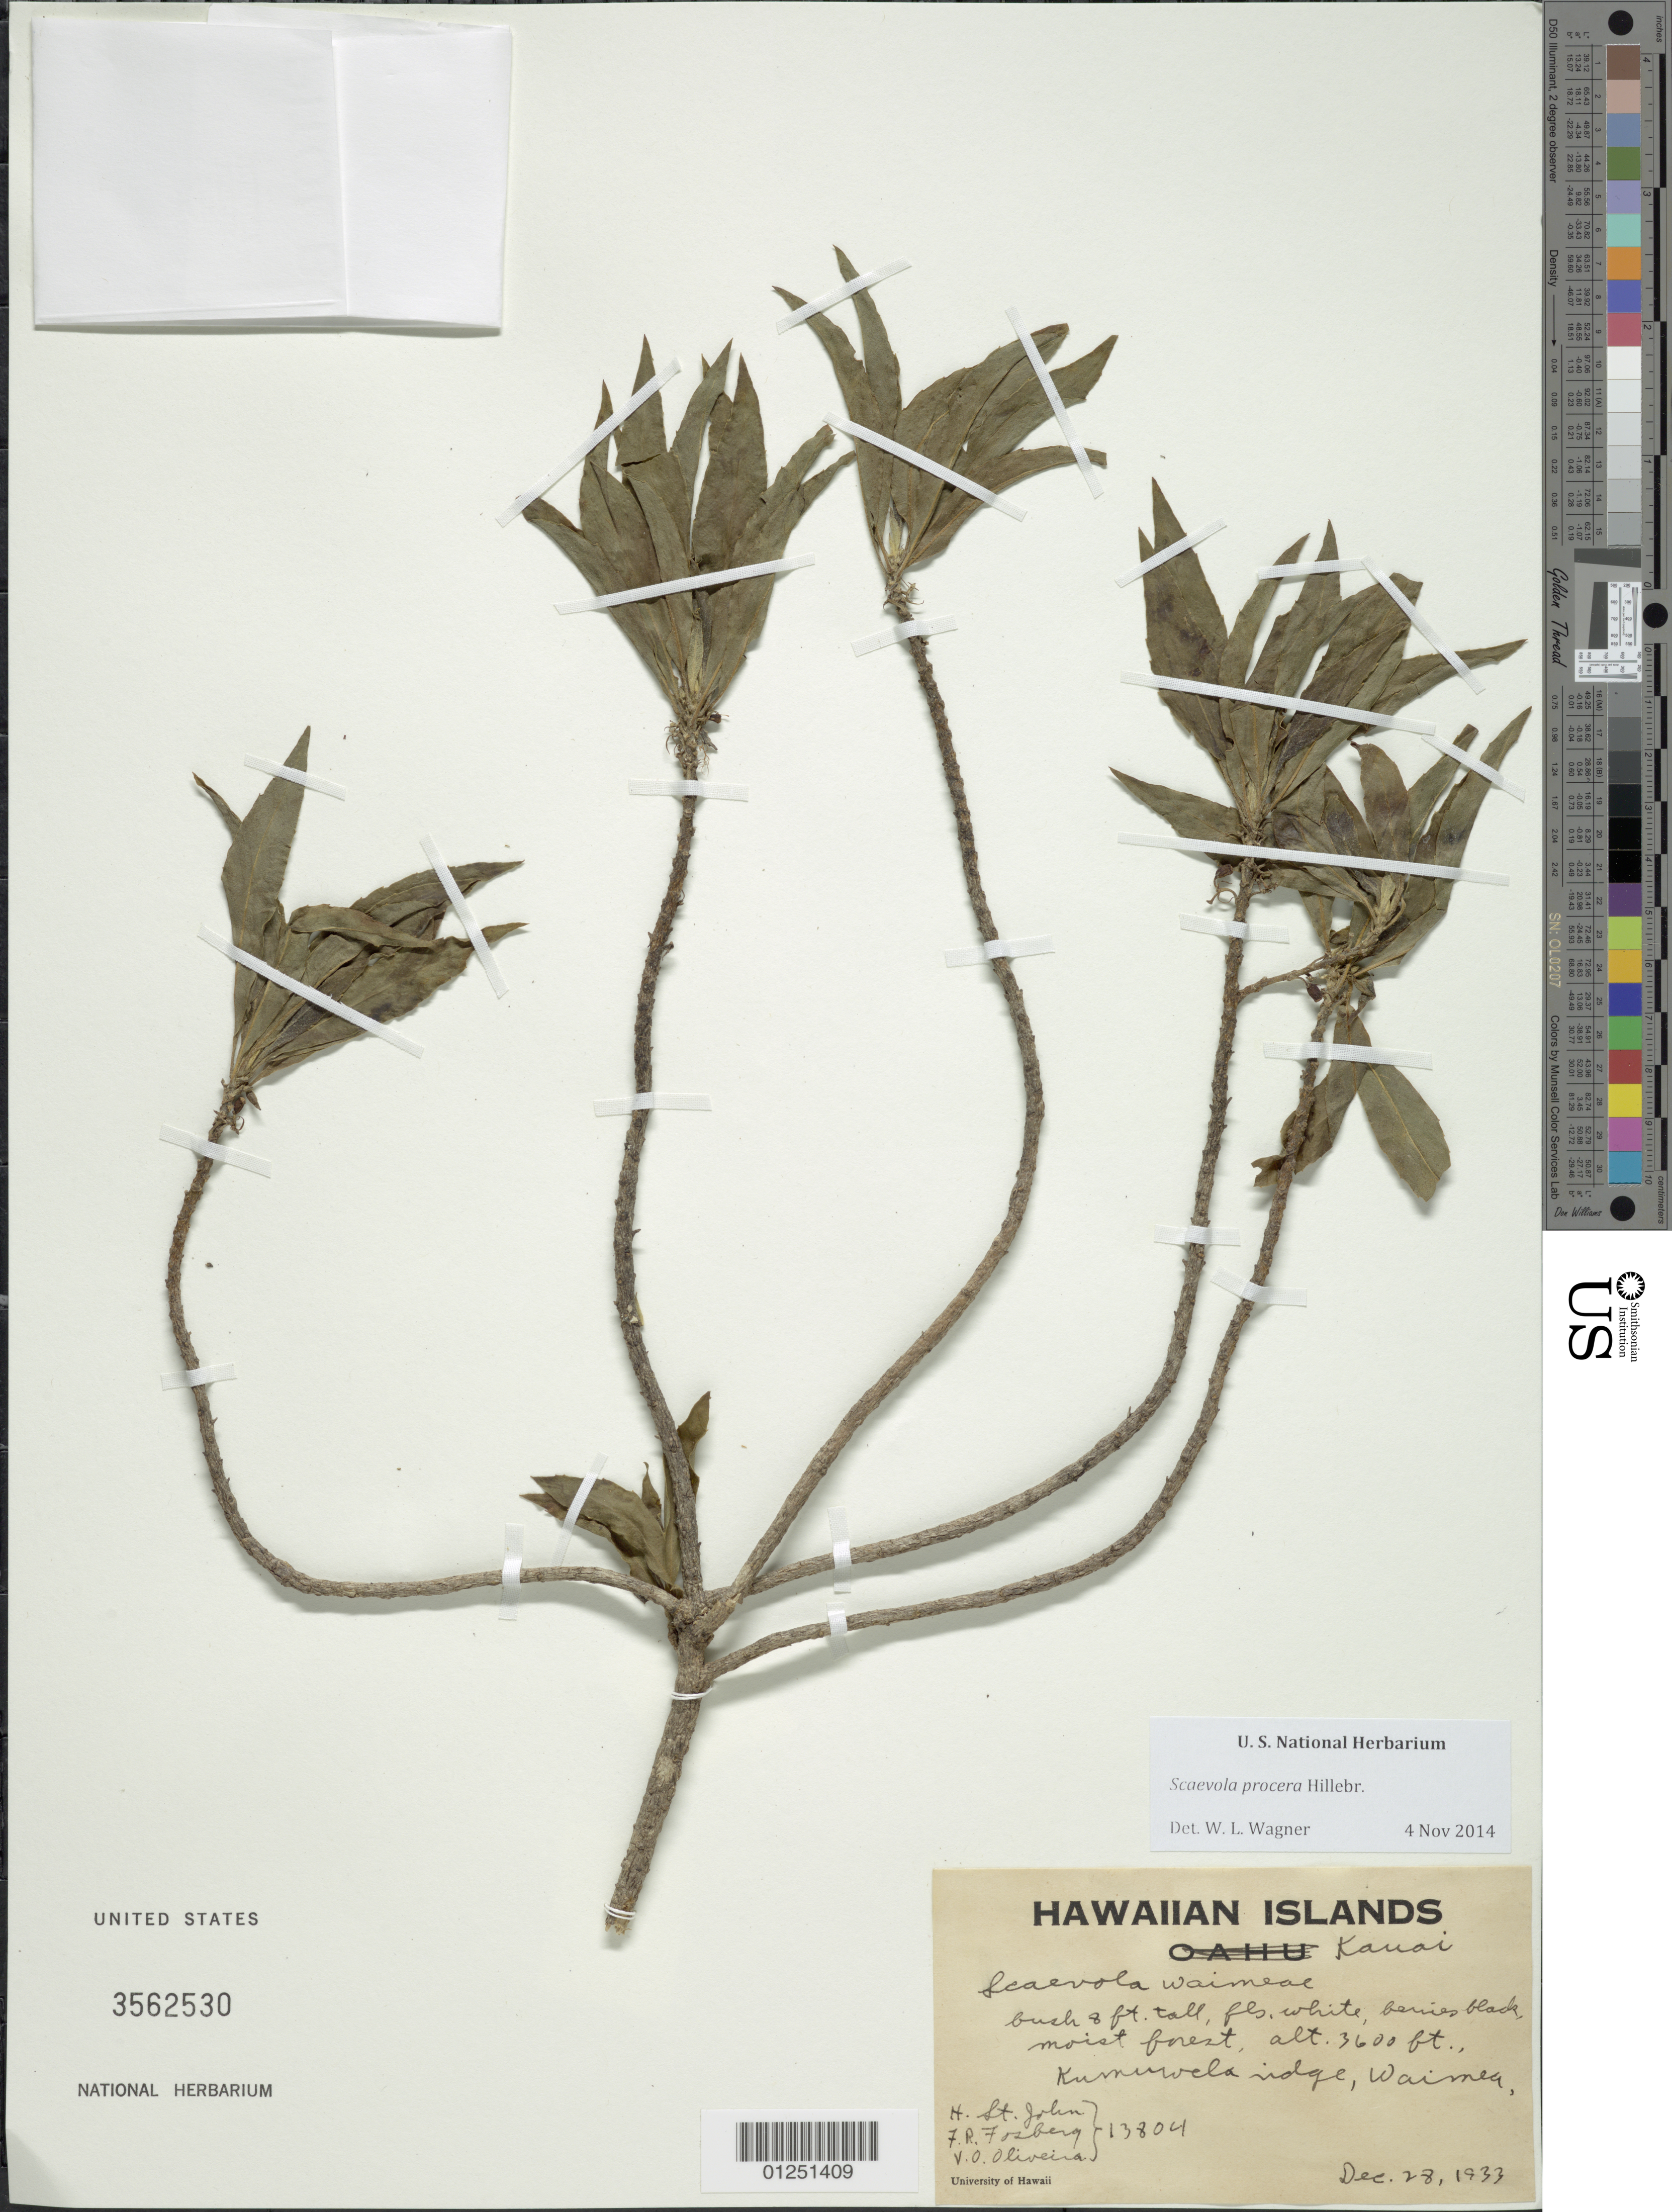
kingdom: Plantae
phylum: Tracheophyta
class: Magnoliopsida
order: Asterales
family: Goodeniaceae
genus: Scaevola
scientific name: Scaevola procera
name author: Hillebr.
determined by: Wagner, W. L., (BOT), Smithsonian Institution - National Museum of Natural History (UNITED STATES)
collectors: H. St. John, F. R. Fosberg & V. Oliveira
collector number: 10384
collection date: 1933-12-28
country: United States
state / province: Hawaii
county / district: Kauai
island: Kaua'i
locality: Kumuwela Ridge, Waimea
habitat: Moist forest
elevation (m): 1097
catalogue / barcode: US 3562530